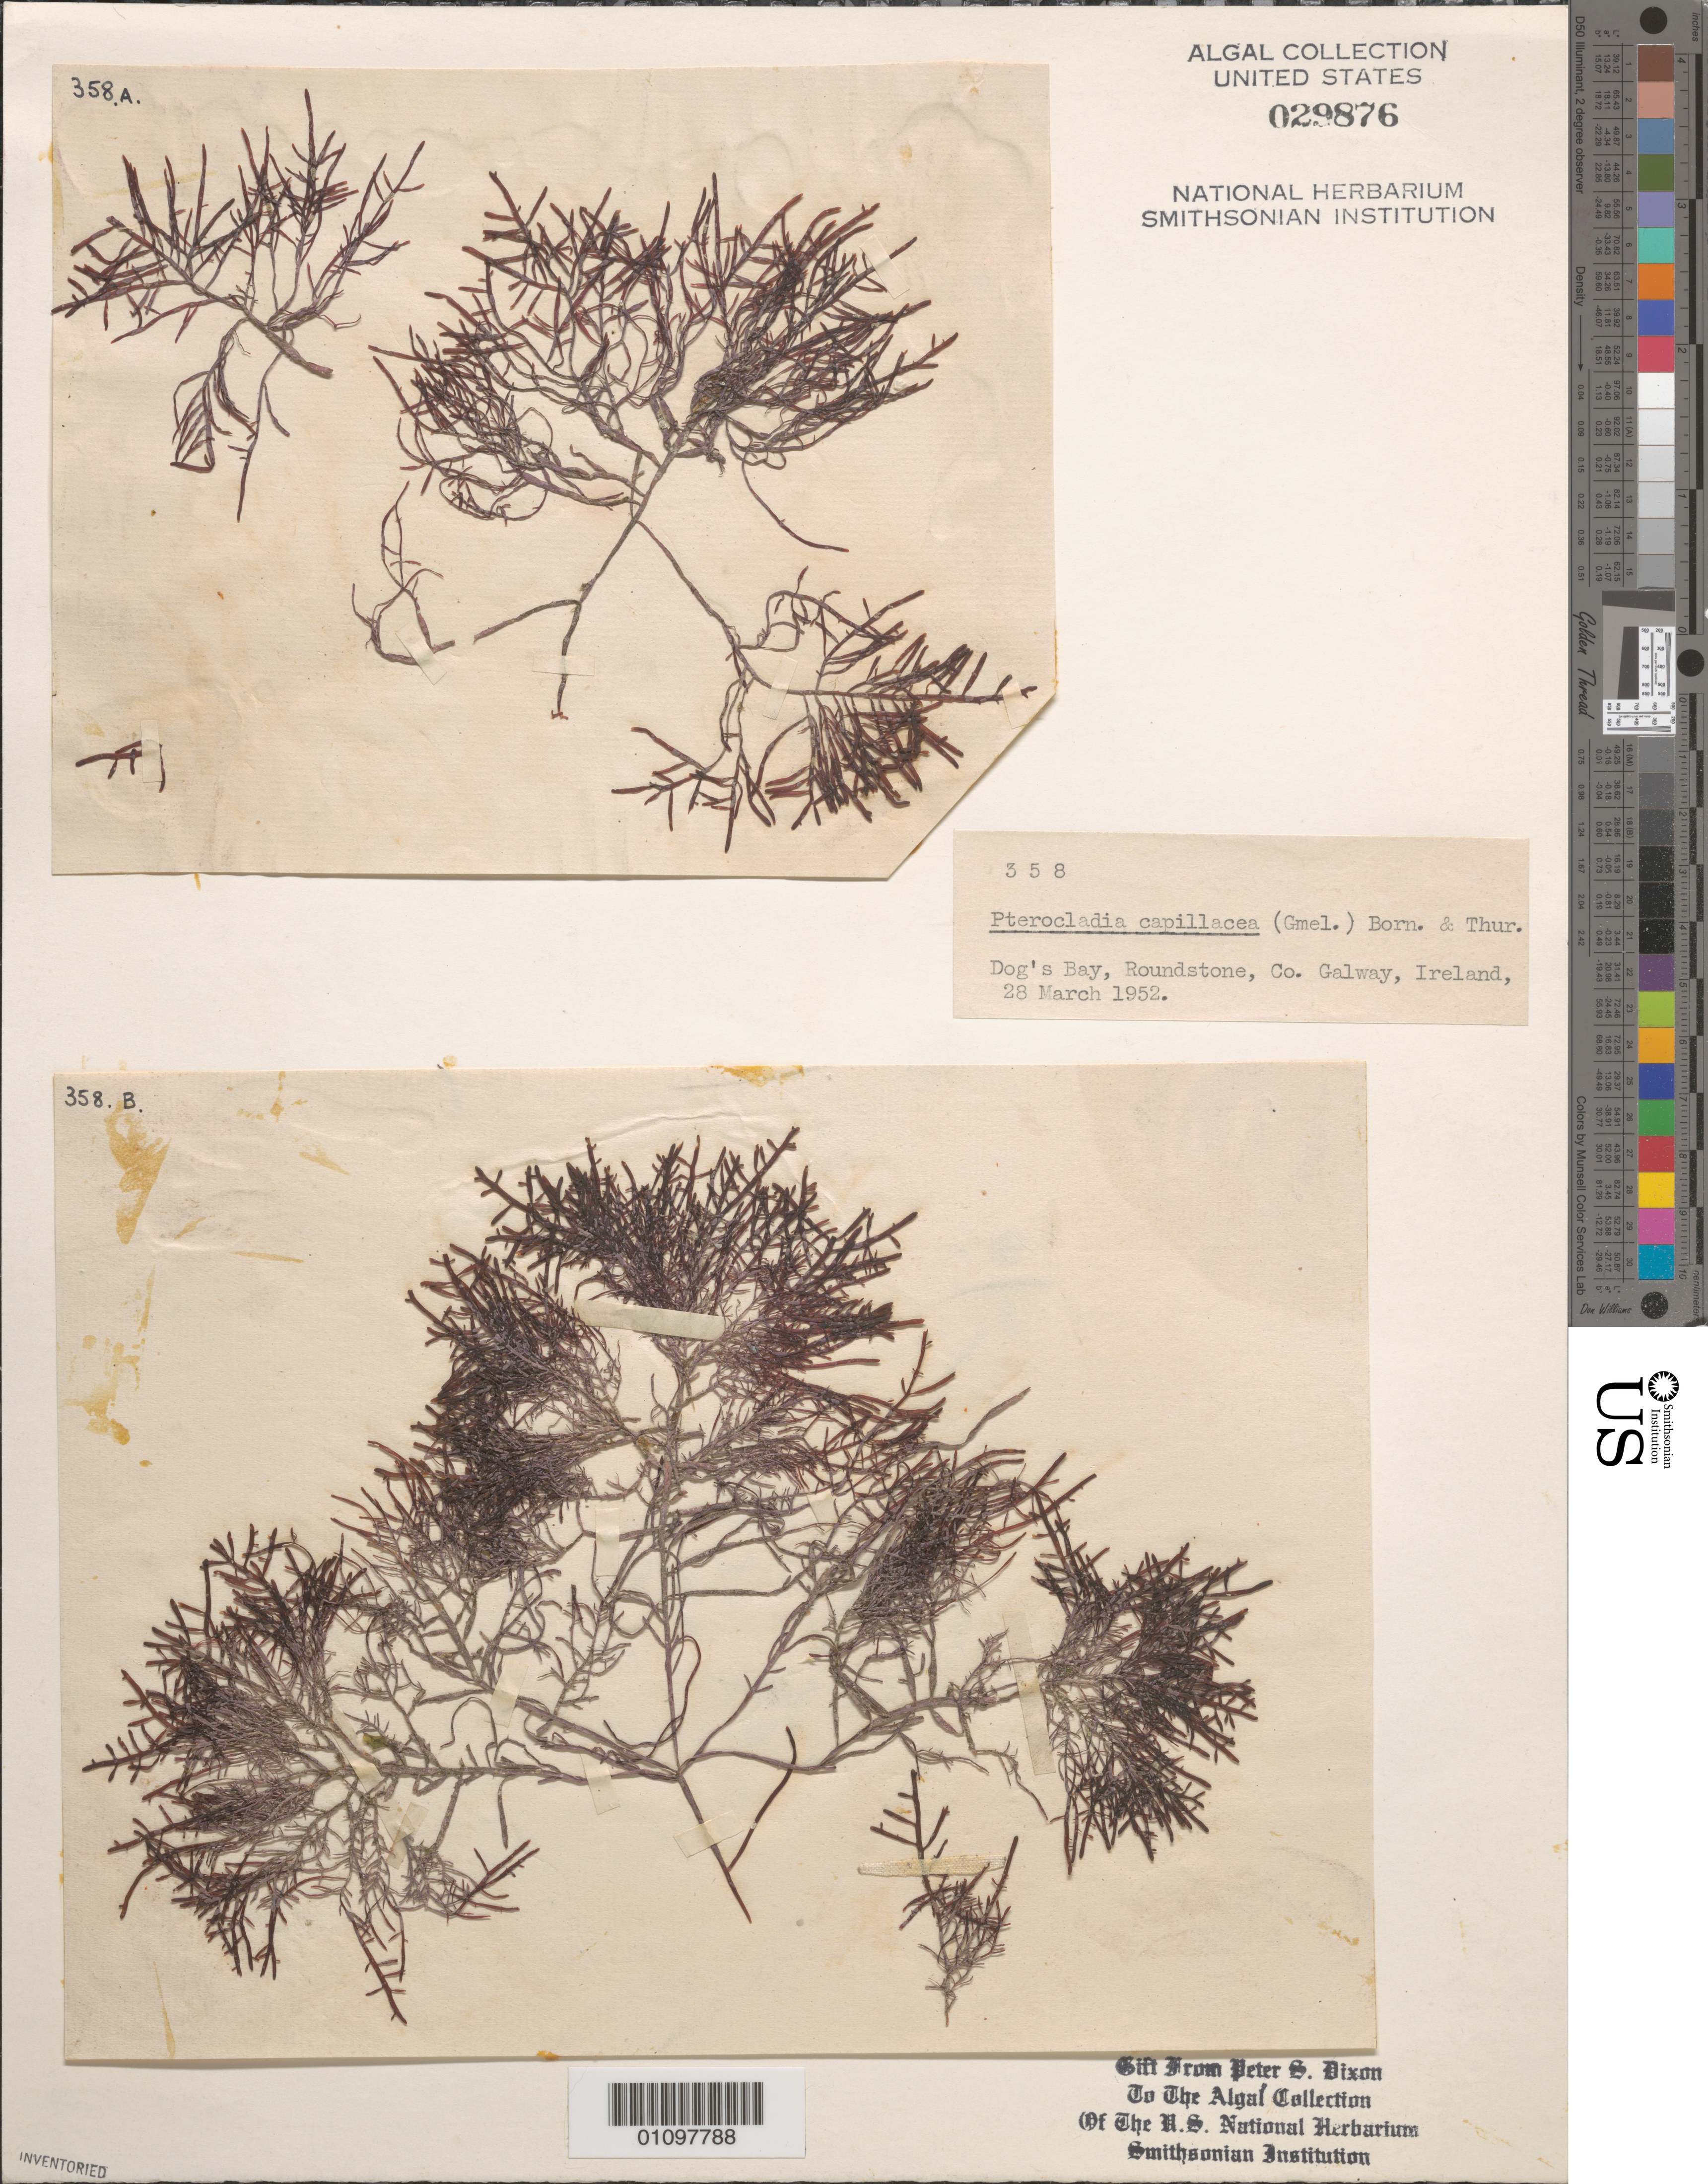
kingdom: Plantae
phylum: Rhodophyta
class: Florideophyceae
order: Gelidiales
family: Pterocladiaceae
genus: Pterocladiella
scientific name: Pterocladiella capillacea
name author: (S.G. Gmel.) Santelices & Hommers.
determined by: Algae name updating Project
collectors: P. S. Dixon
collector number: PSD 358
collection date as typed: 28 Mar 1952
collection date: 1952-03-28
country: Ireland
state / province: Connaught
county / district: Galway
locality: Dog's Bay, Roundstone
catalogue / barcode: US 29876